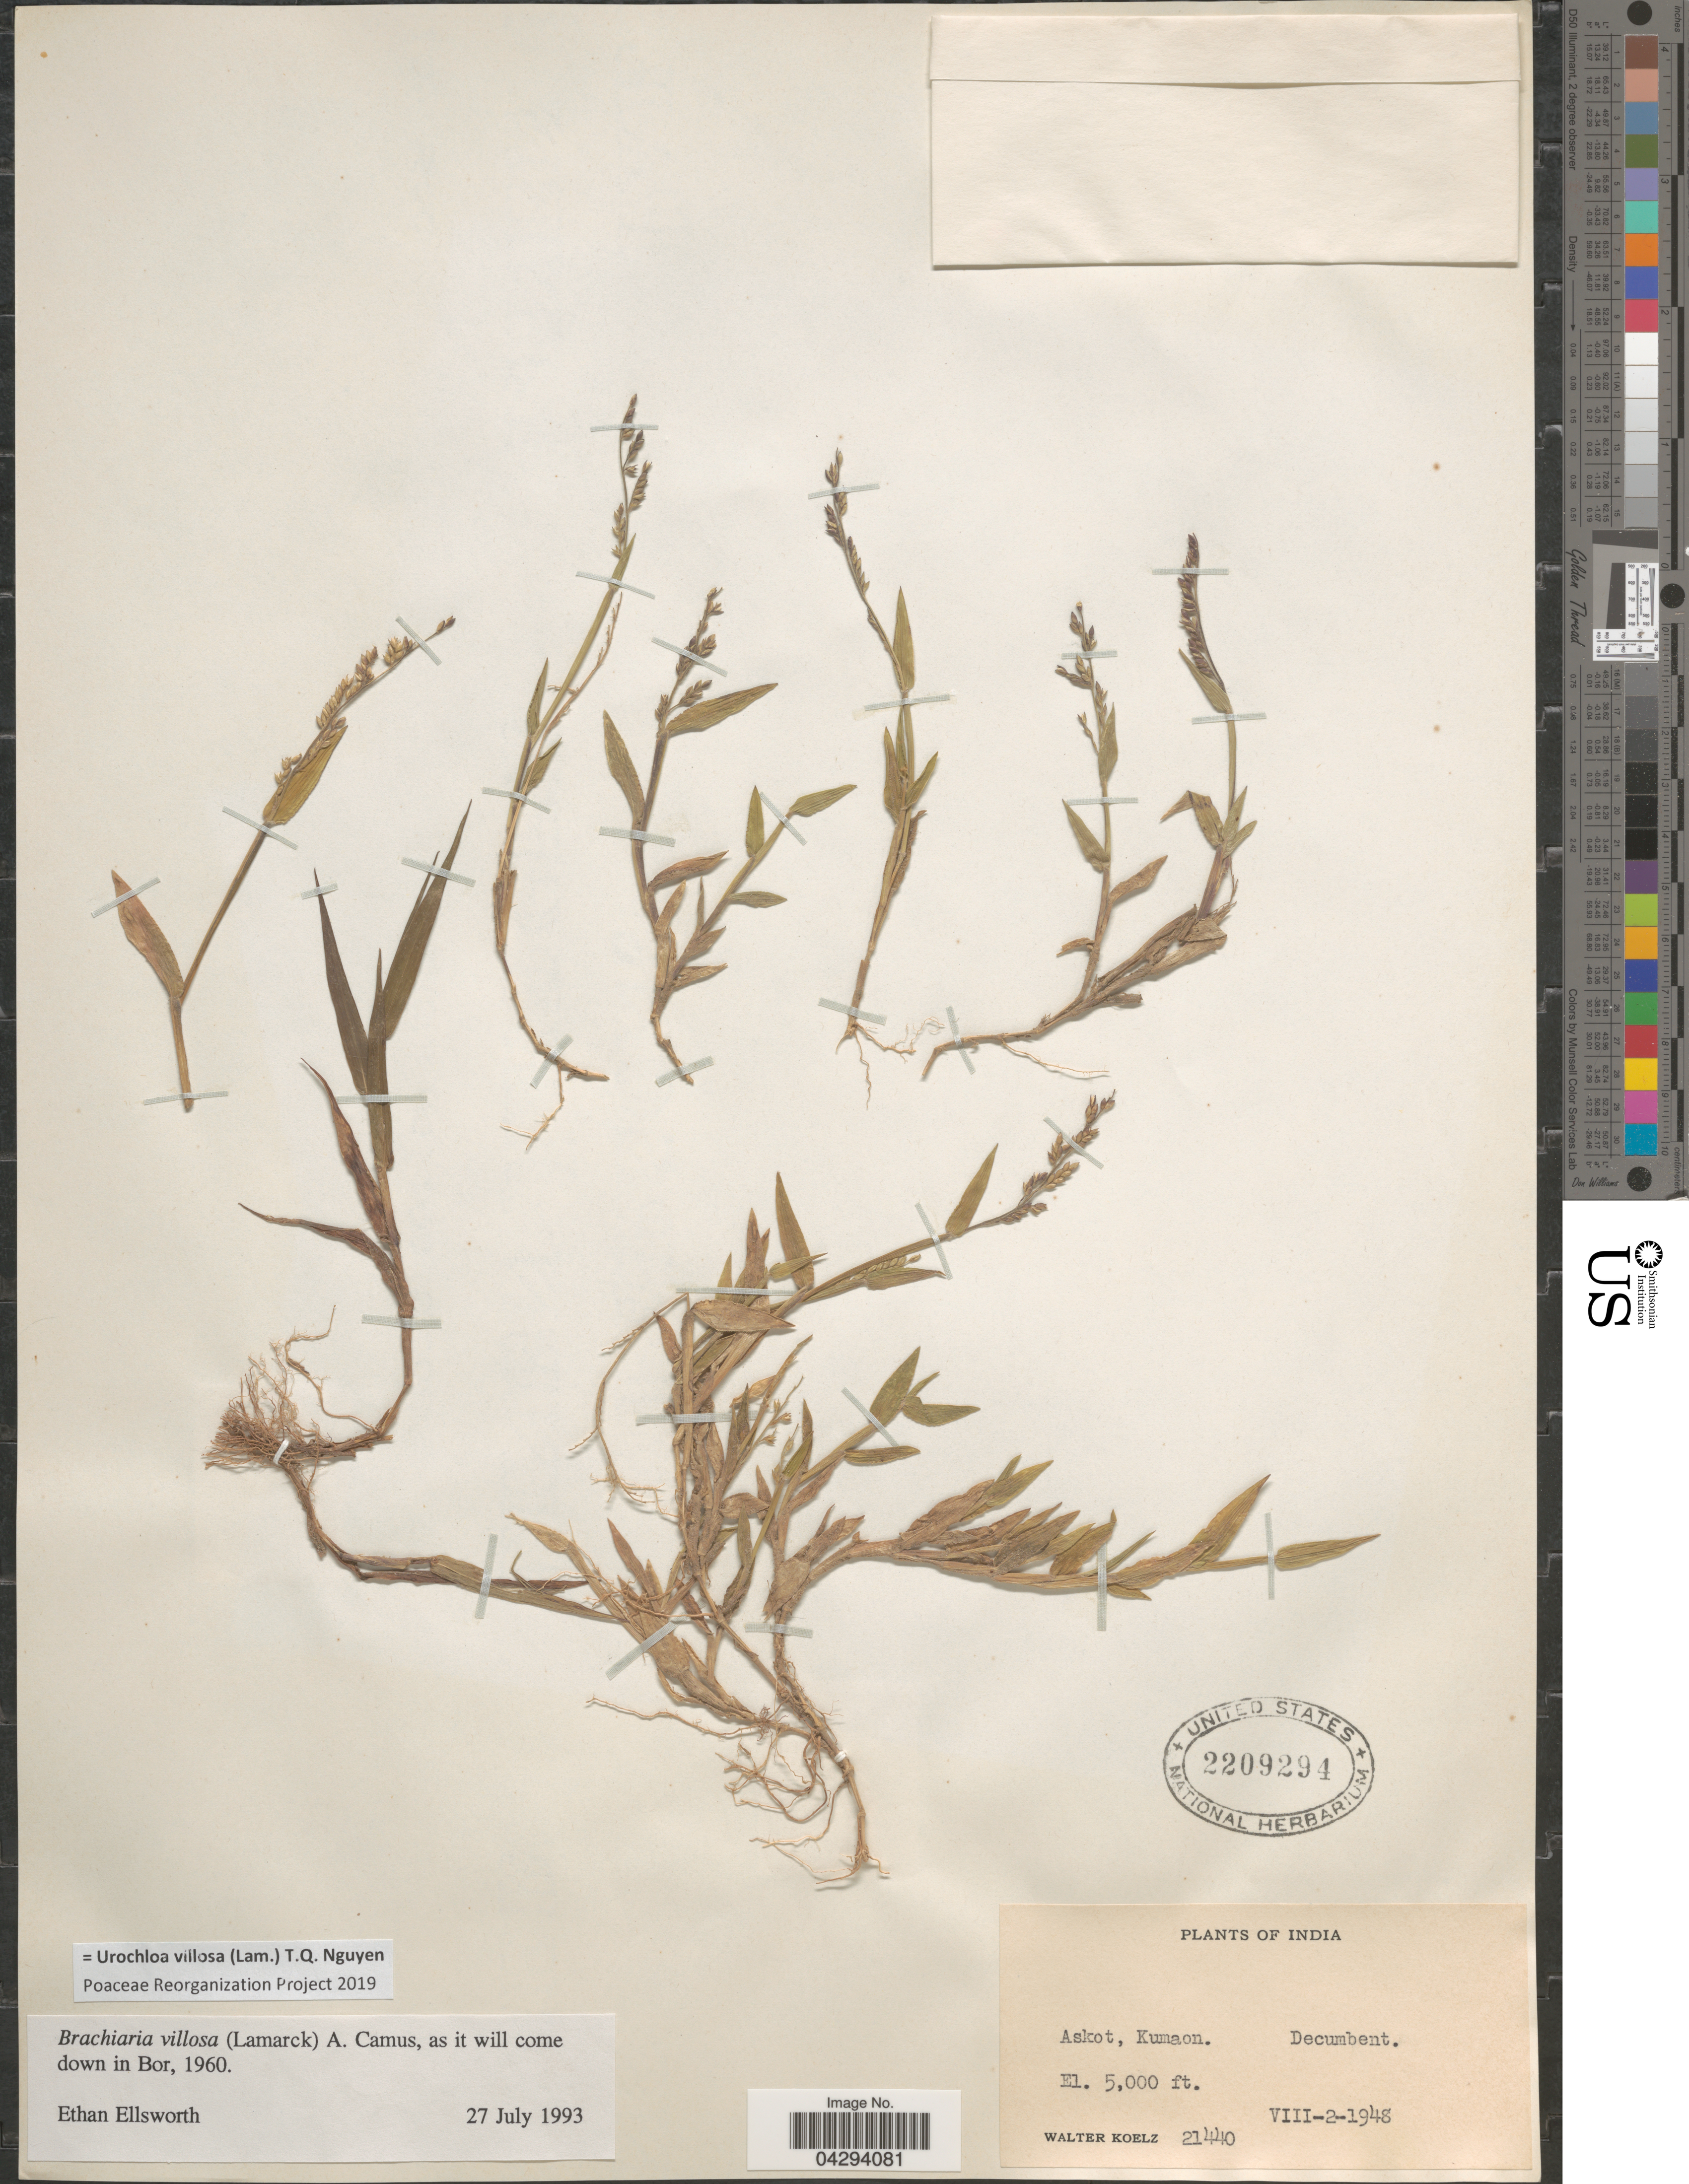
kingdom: Plantae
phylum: Tracheophyta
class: Liliopsida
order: Poales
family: Poaceae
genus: Urochloa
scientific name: Urochloa villosa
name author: (Lam.) T.Q. Nguyen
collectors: W. N. Koelz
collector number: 21440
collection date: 1948-08-02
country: India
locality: Askot, Kumaon.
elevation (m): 1524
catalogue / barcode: US 2209294